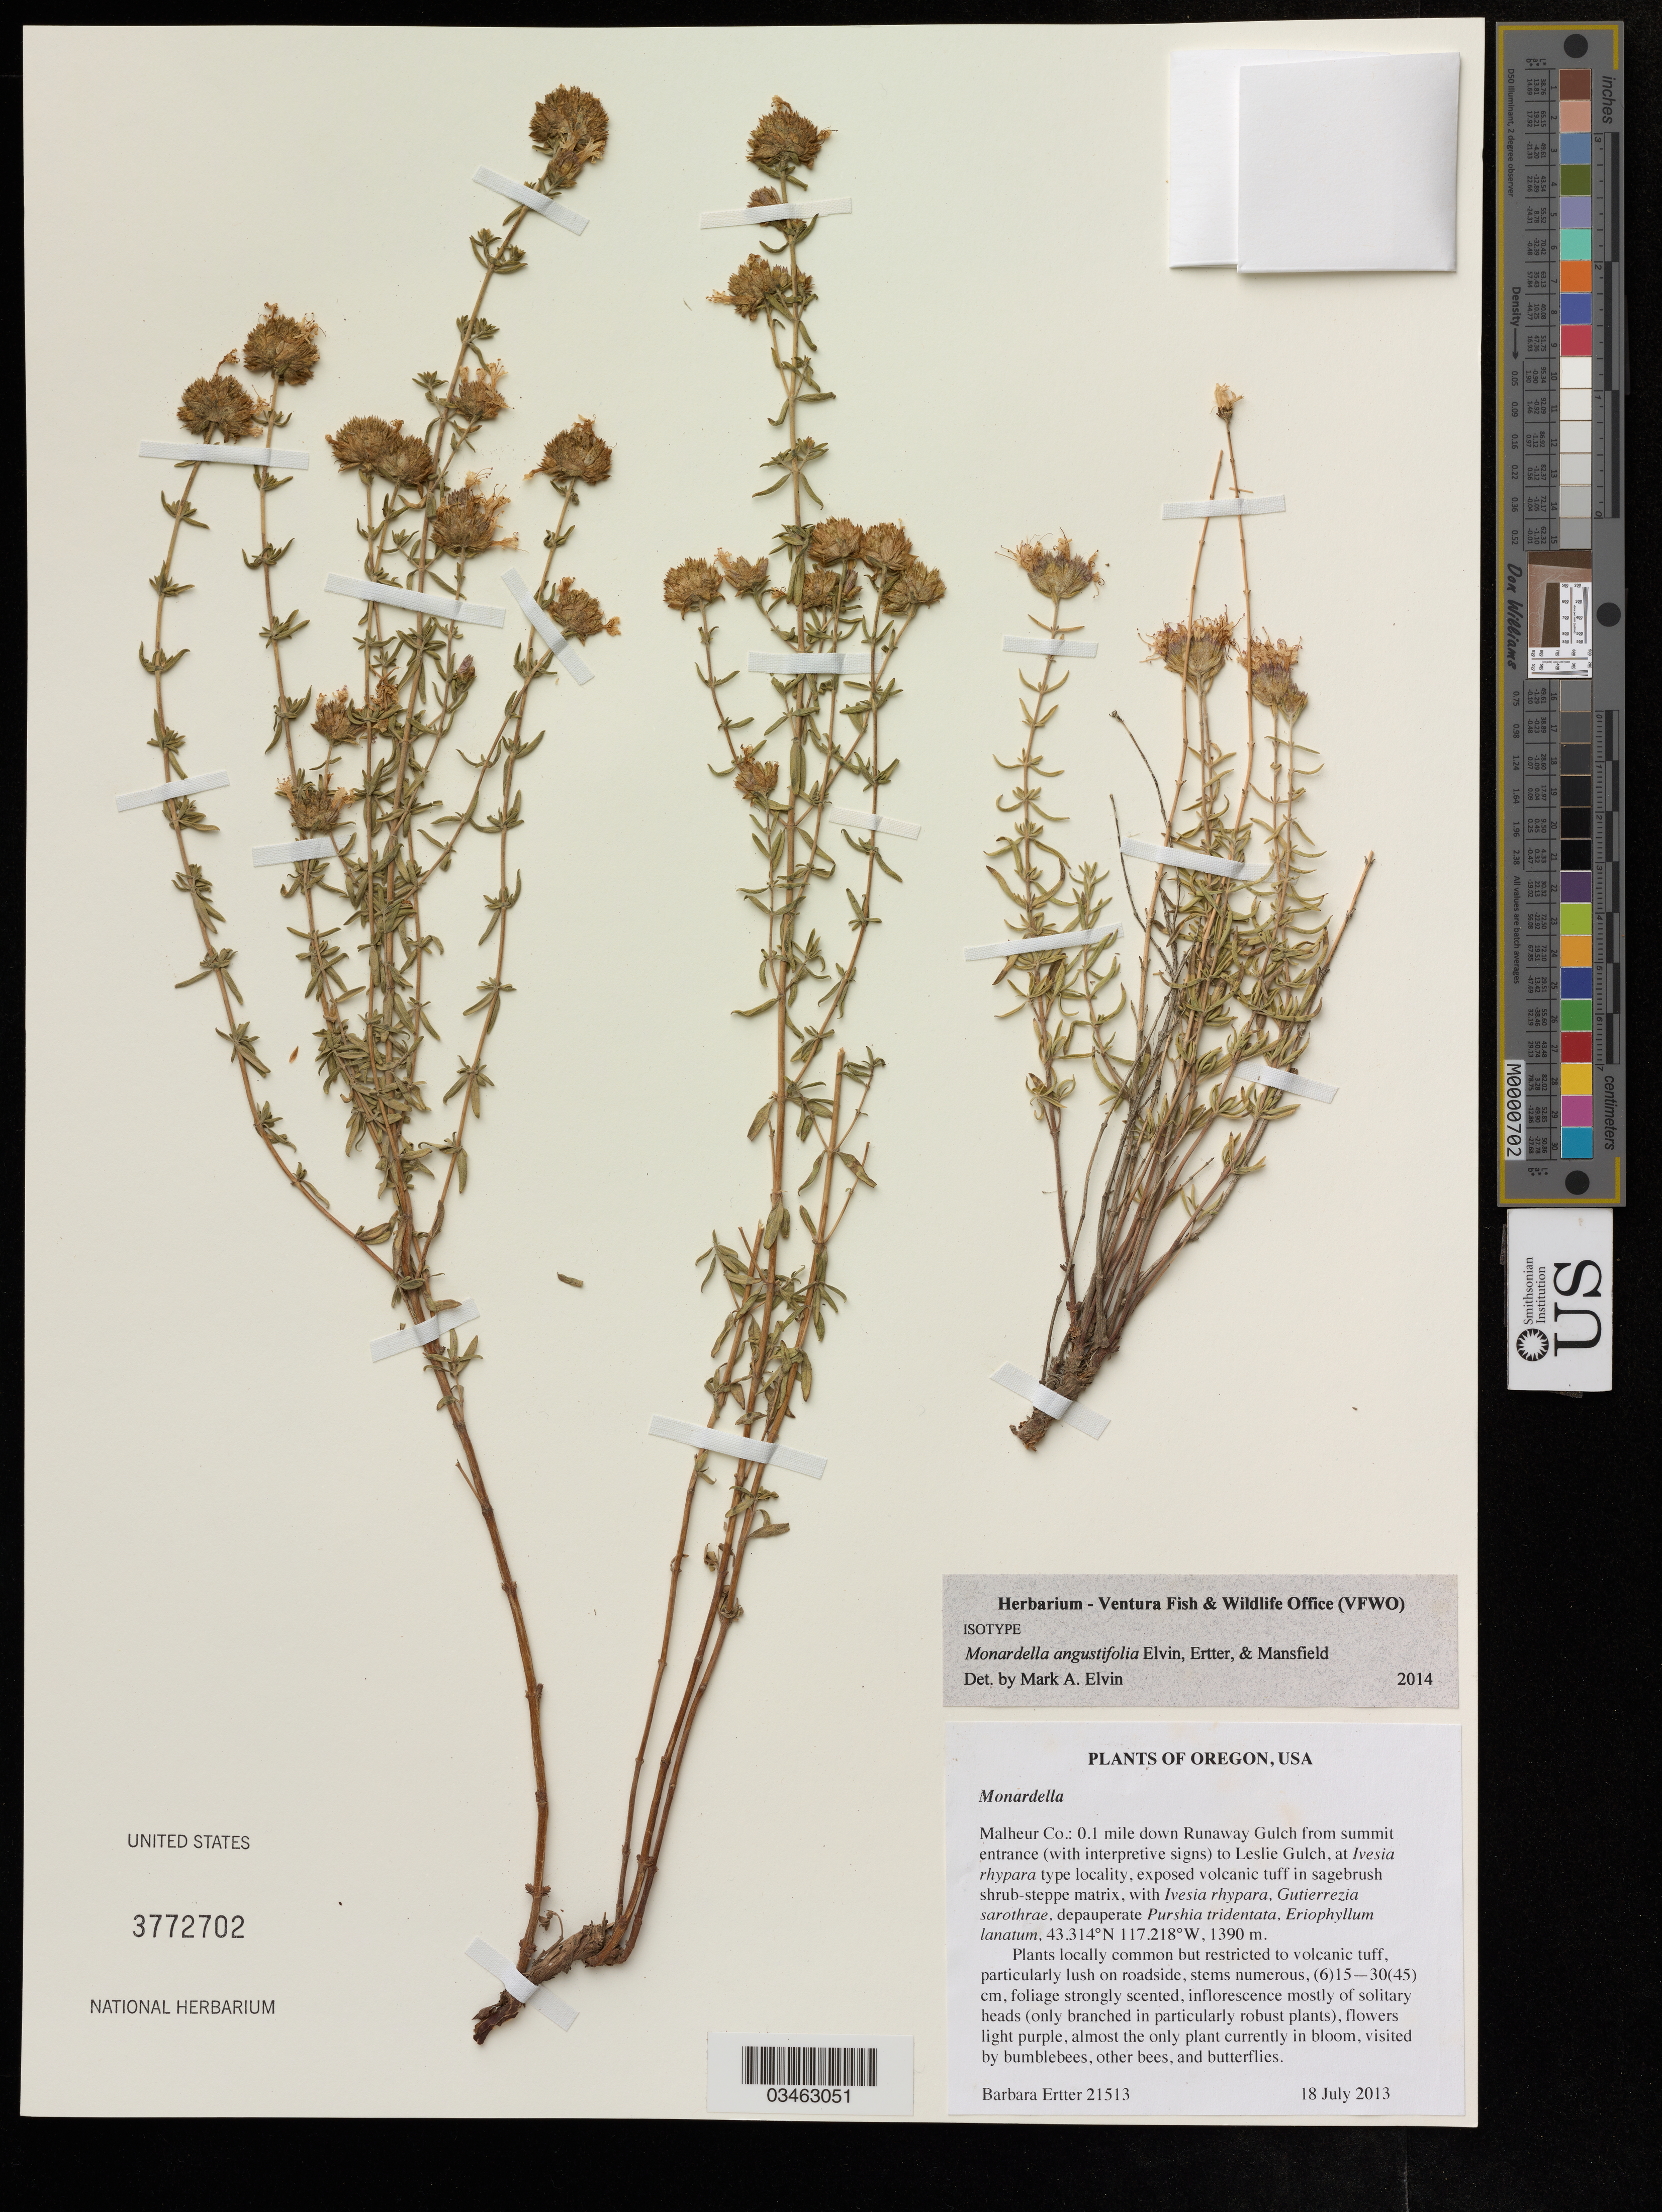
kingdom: Plantae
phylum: Tracheophyta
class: Magnoliopsida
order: Lamiales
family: Lamiaceae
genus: Monardella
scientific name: Monardella angustifolia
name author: Elvin et al.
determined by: Elvin, M. A.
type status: Isotype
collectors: B. Ertter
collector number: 21513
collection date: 2013-07-18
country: United States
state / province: Oregon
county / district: Malheur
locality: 0.1 mile down Runaway Gulch from summit entrance (with interpretive signs) to Leslie Gulch at Ivesia rhypara type locality.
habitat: Exposed volcanic tuff in sagebrush shrub- steppe matrix, with Ivesia rhypara, Gutierrezia sarothrae, depauperate Purshia tridentata, Eriophyllum lanatum.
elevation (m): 1390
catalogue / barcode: US 3772702